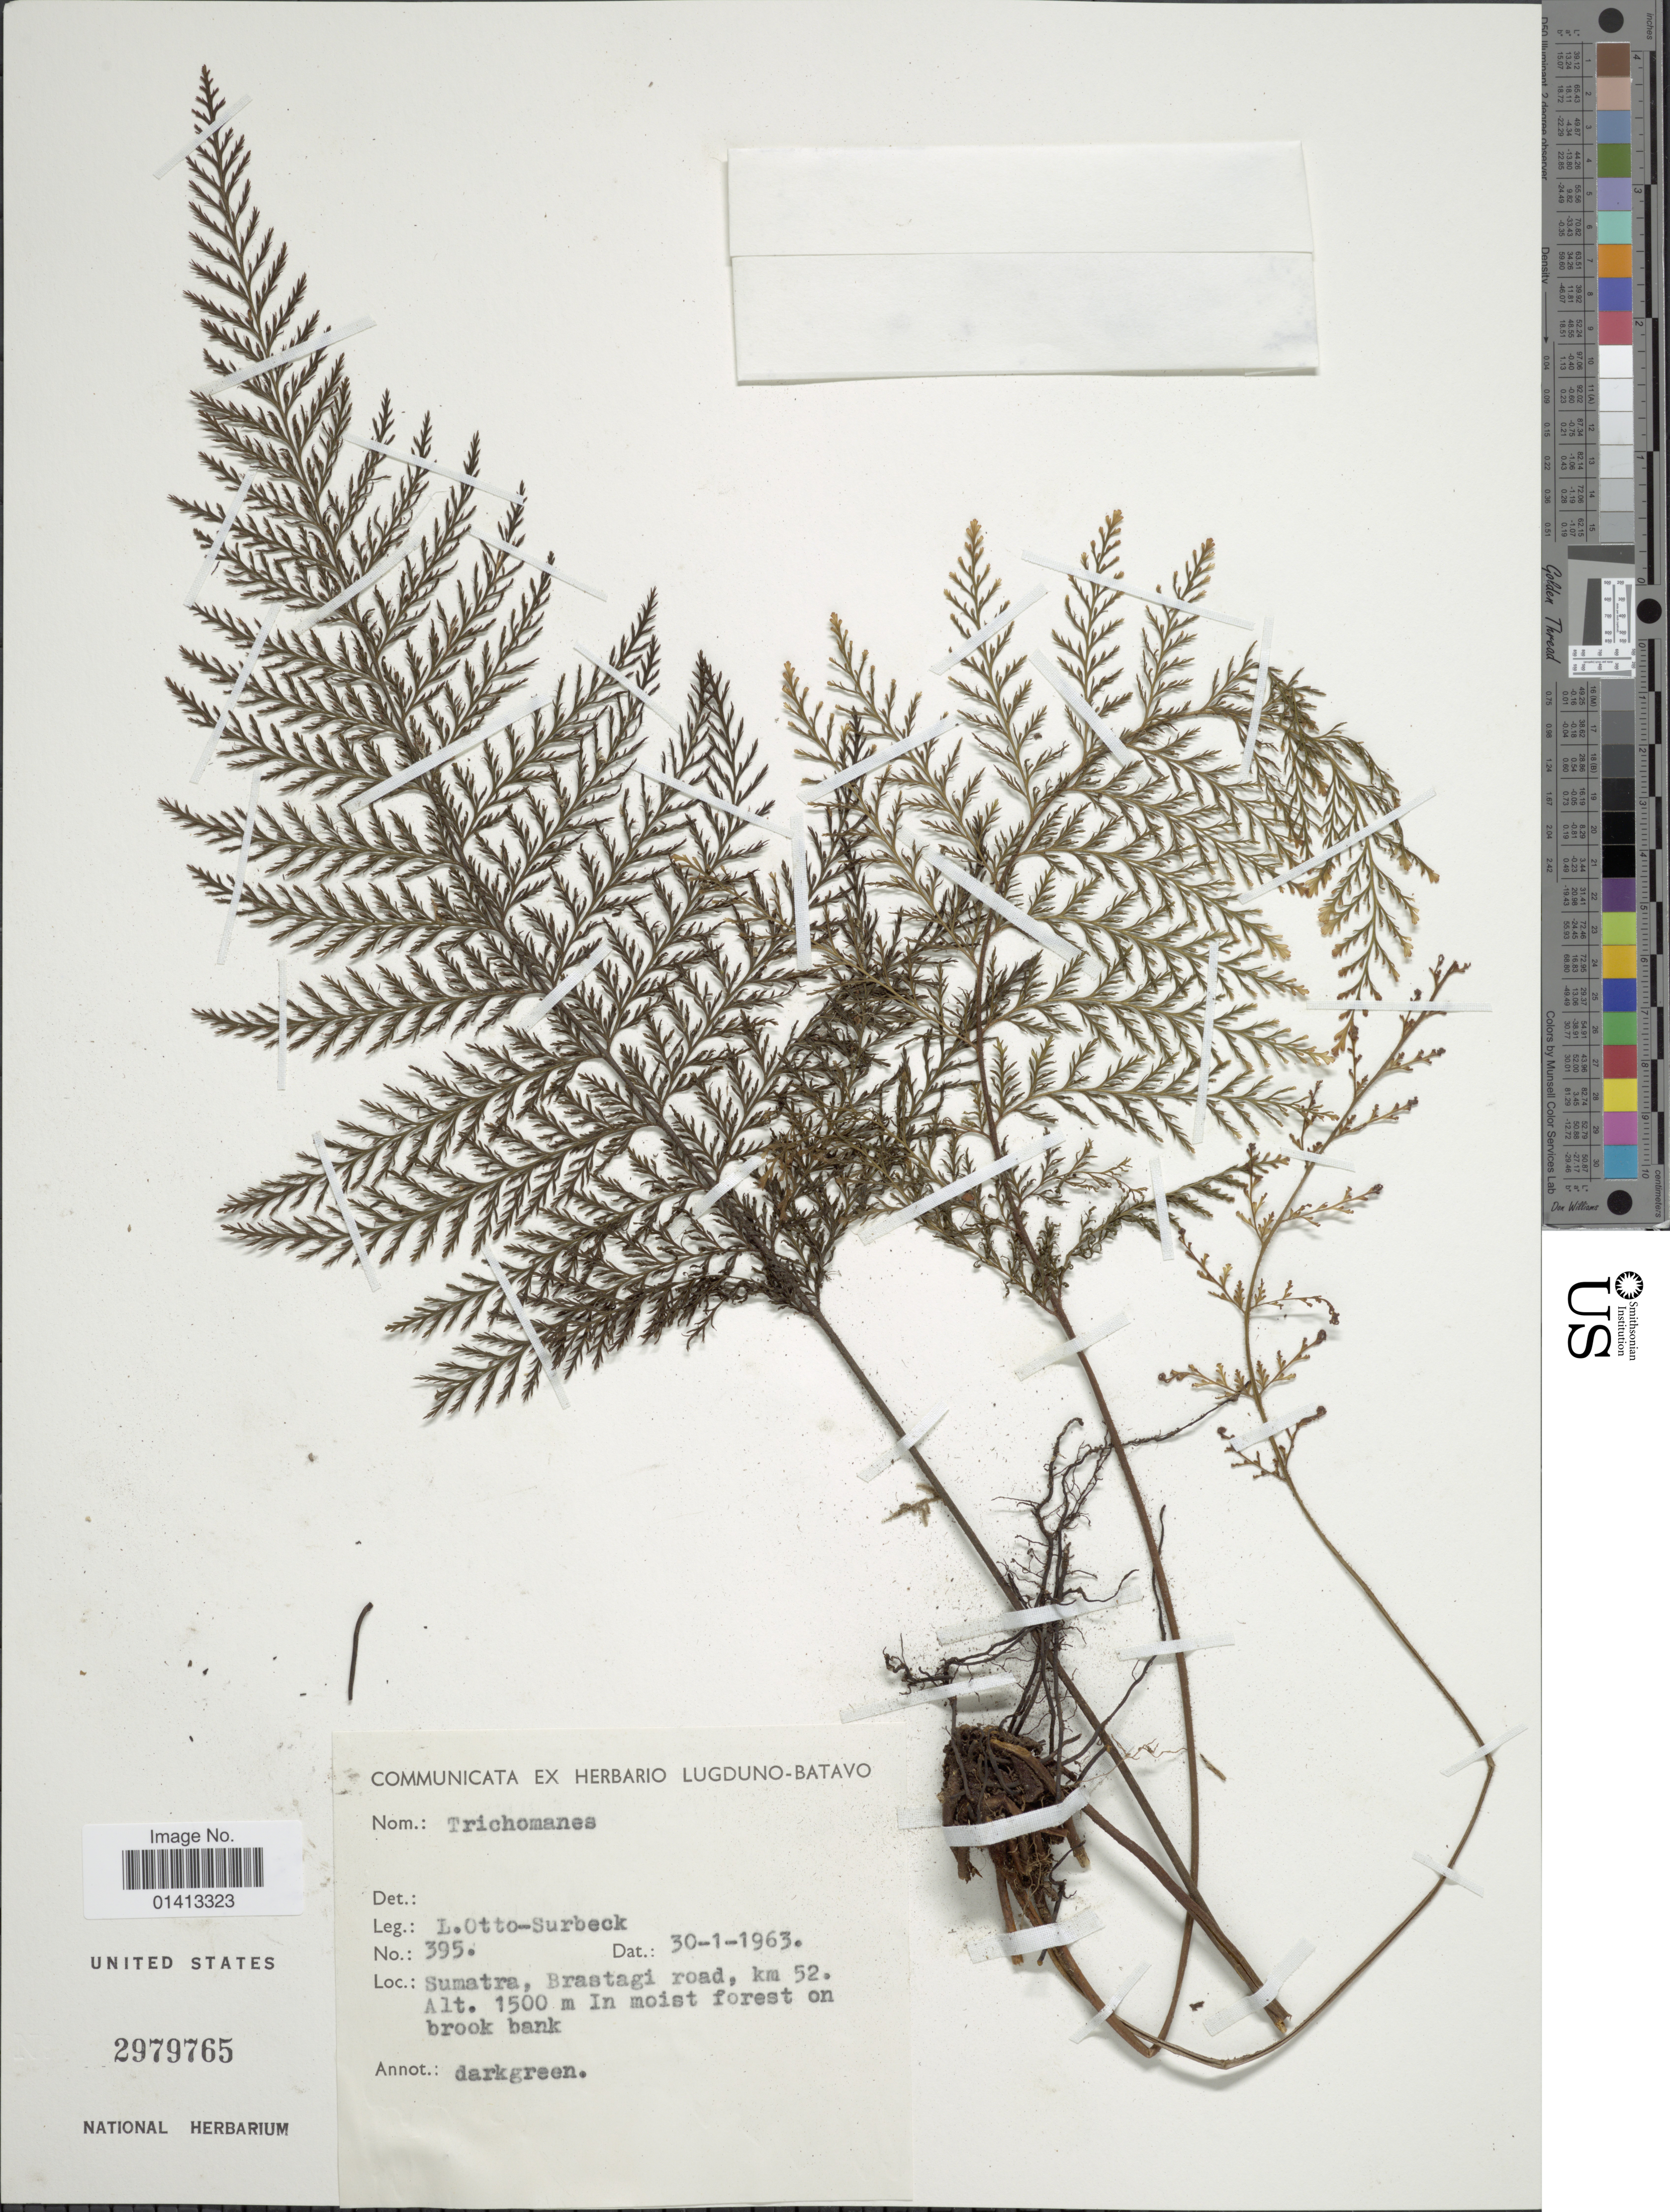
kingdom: Plantae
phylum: Tracheophyta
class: Polypodiopsida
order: Hymenophyllales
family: Hymenophyllaceae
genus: Crepidomanes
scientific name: Crepidomanes sp.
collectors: L. Otto-Surbeck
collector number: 395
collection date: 1963-01-30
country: Indonesia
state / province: Sumatra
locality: Brastagi road, km 52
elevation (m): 1500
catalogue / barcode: US 2979765